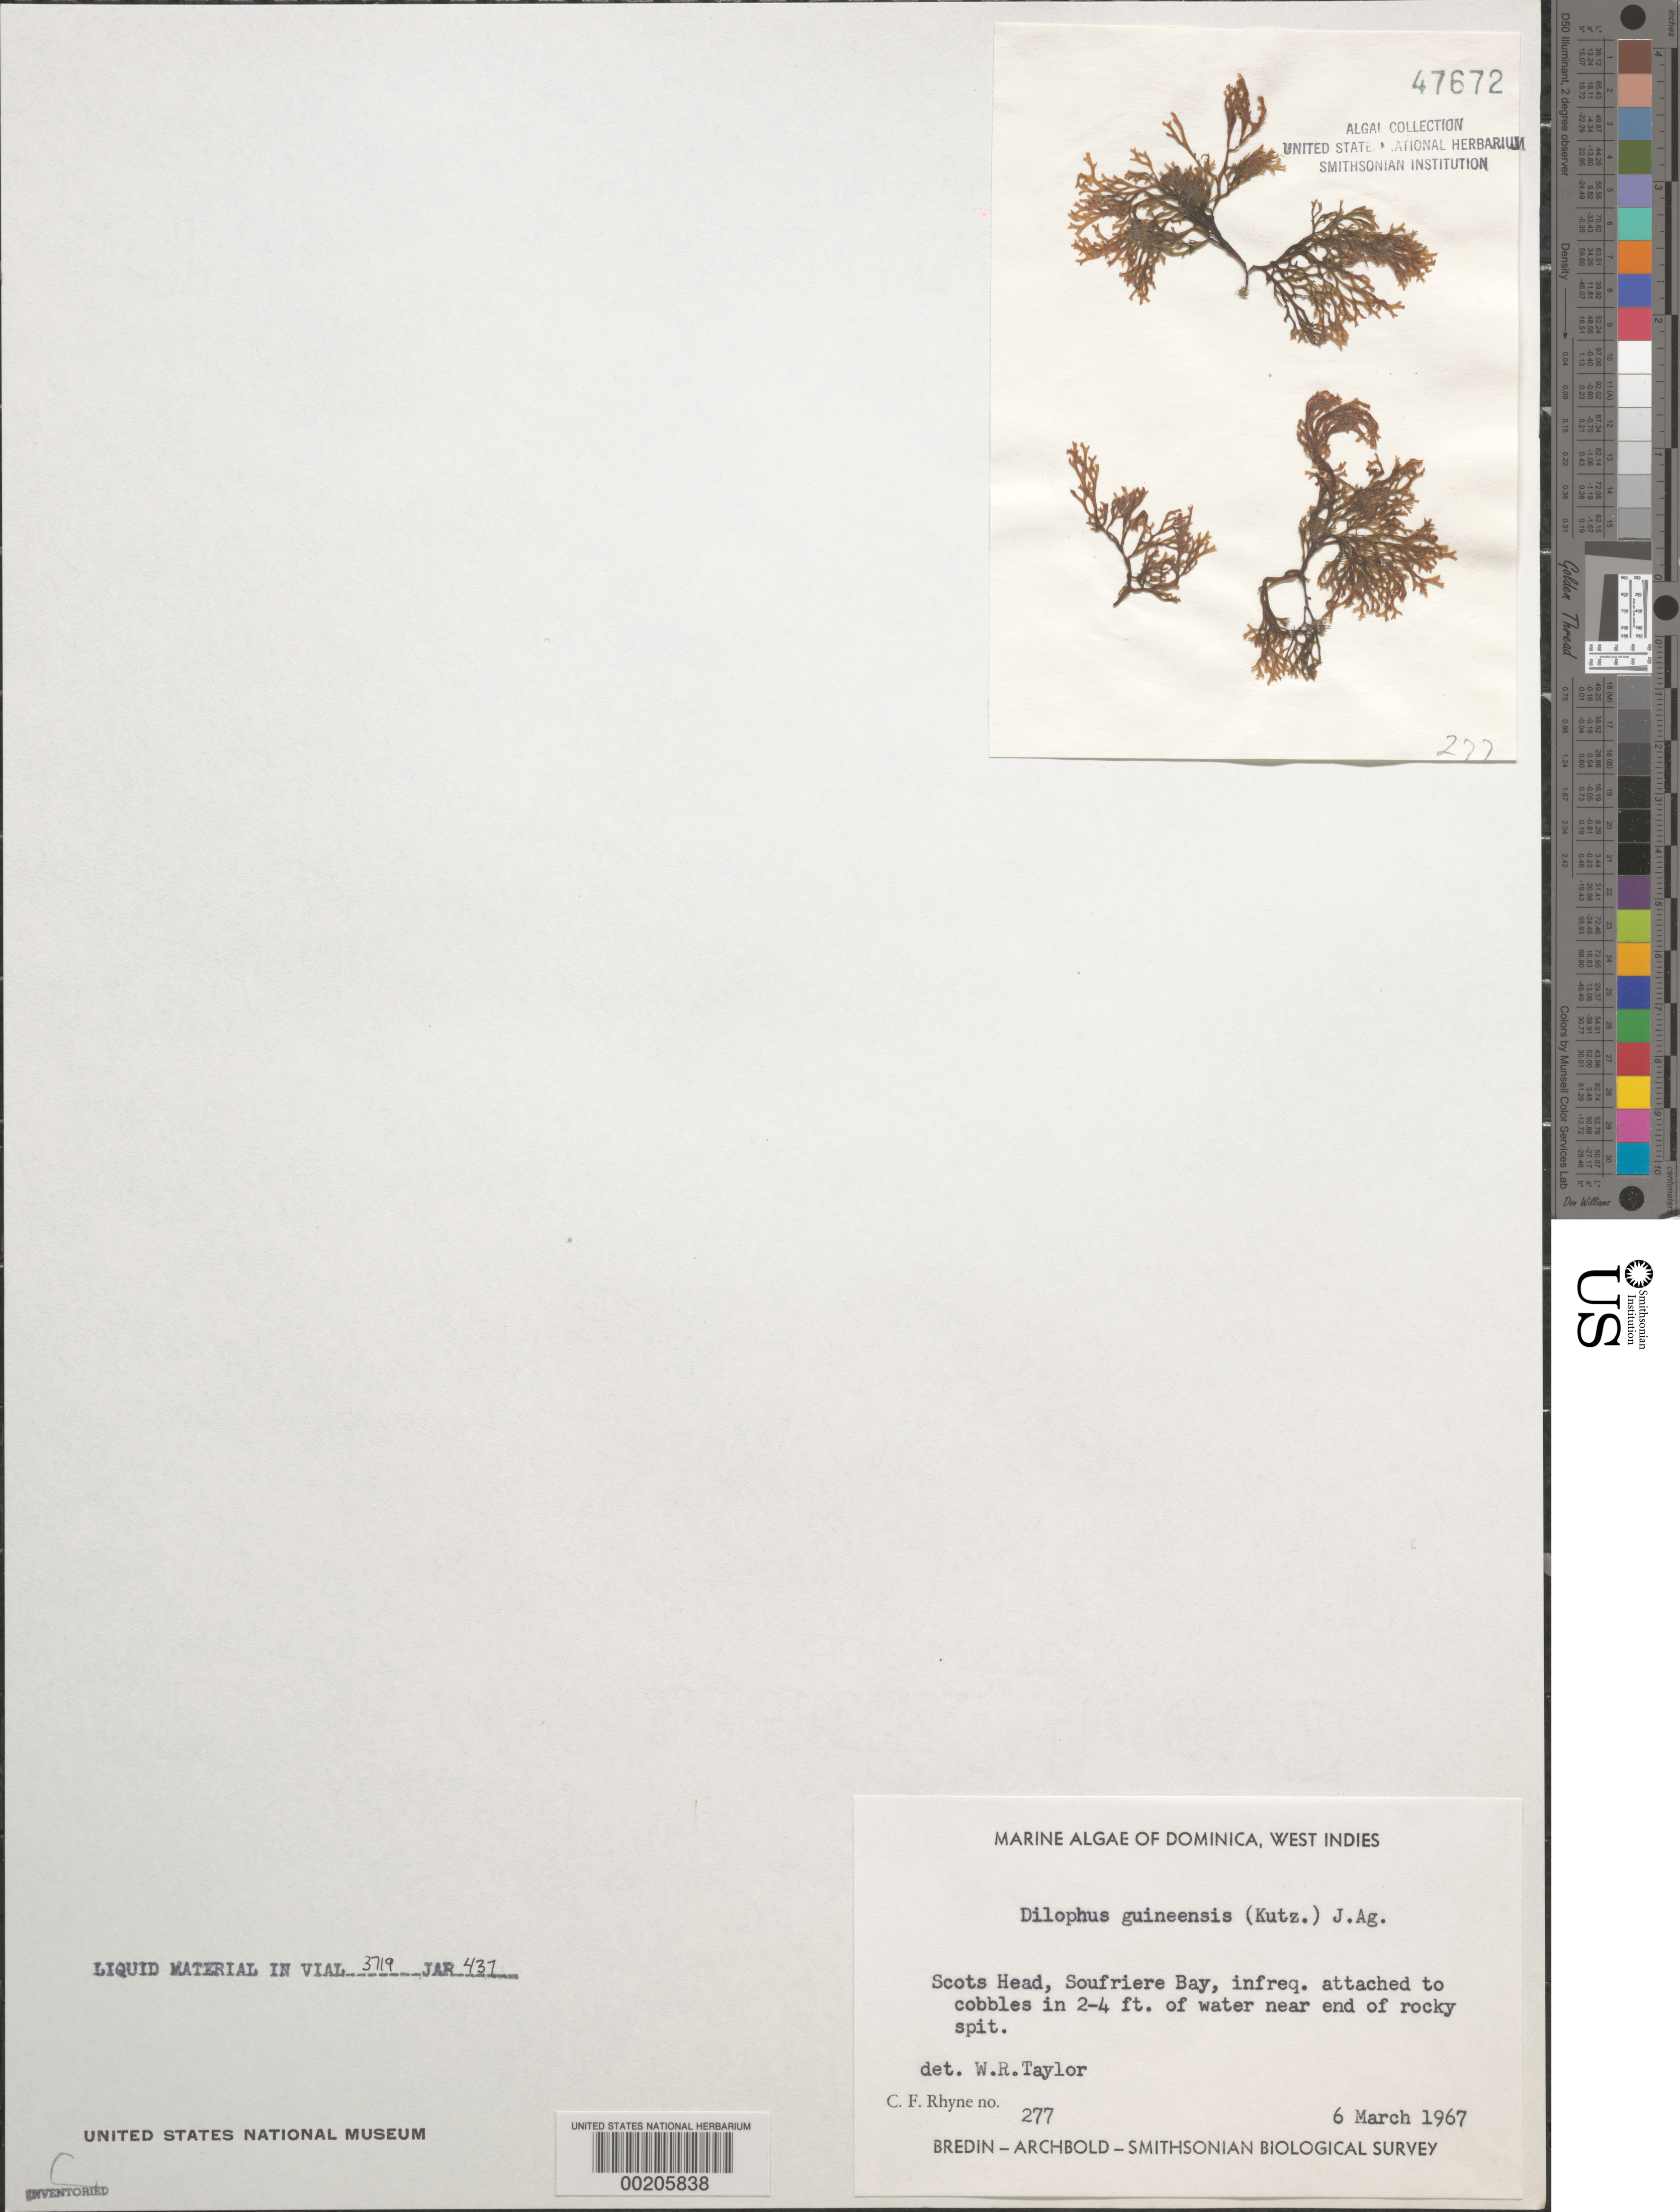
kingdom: Chromista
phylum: Ochrophyta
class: Phaeophyceae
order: Dictyotales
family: Dictyotaceae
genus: Dictyota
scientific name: Dictyota guineensis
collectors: C. Rhyne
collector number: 277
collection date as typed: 06 Mar 1967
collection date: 1967-03-06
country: Dominica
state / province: St. Mark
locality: Scots Head, Soufriere Bay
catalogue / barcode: US 47672